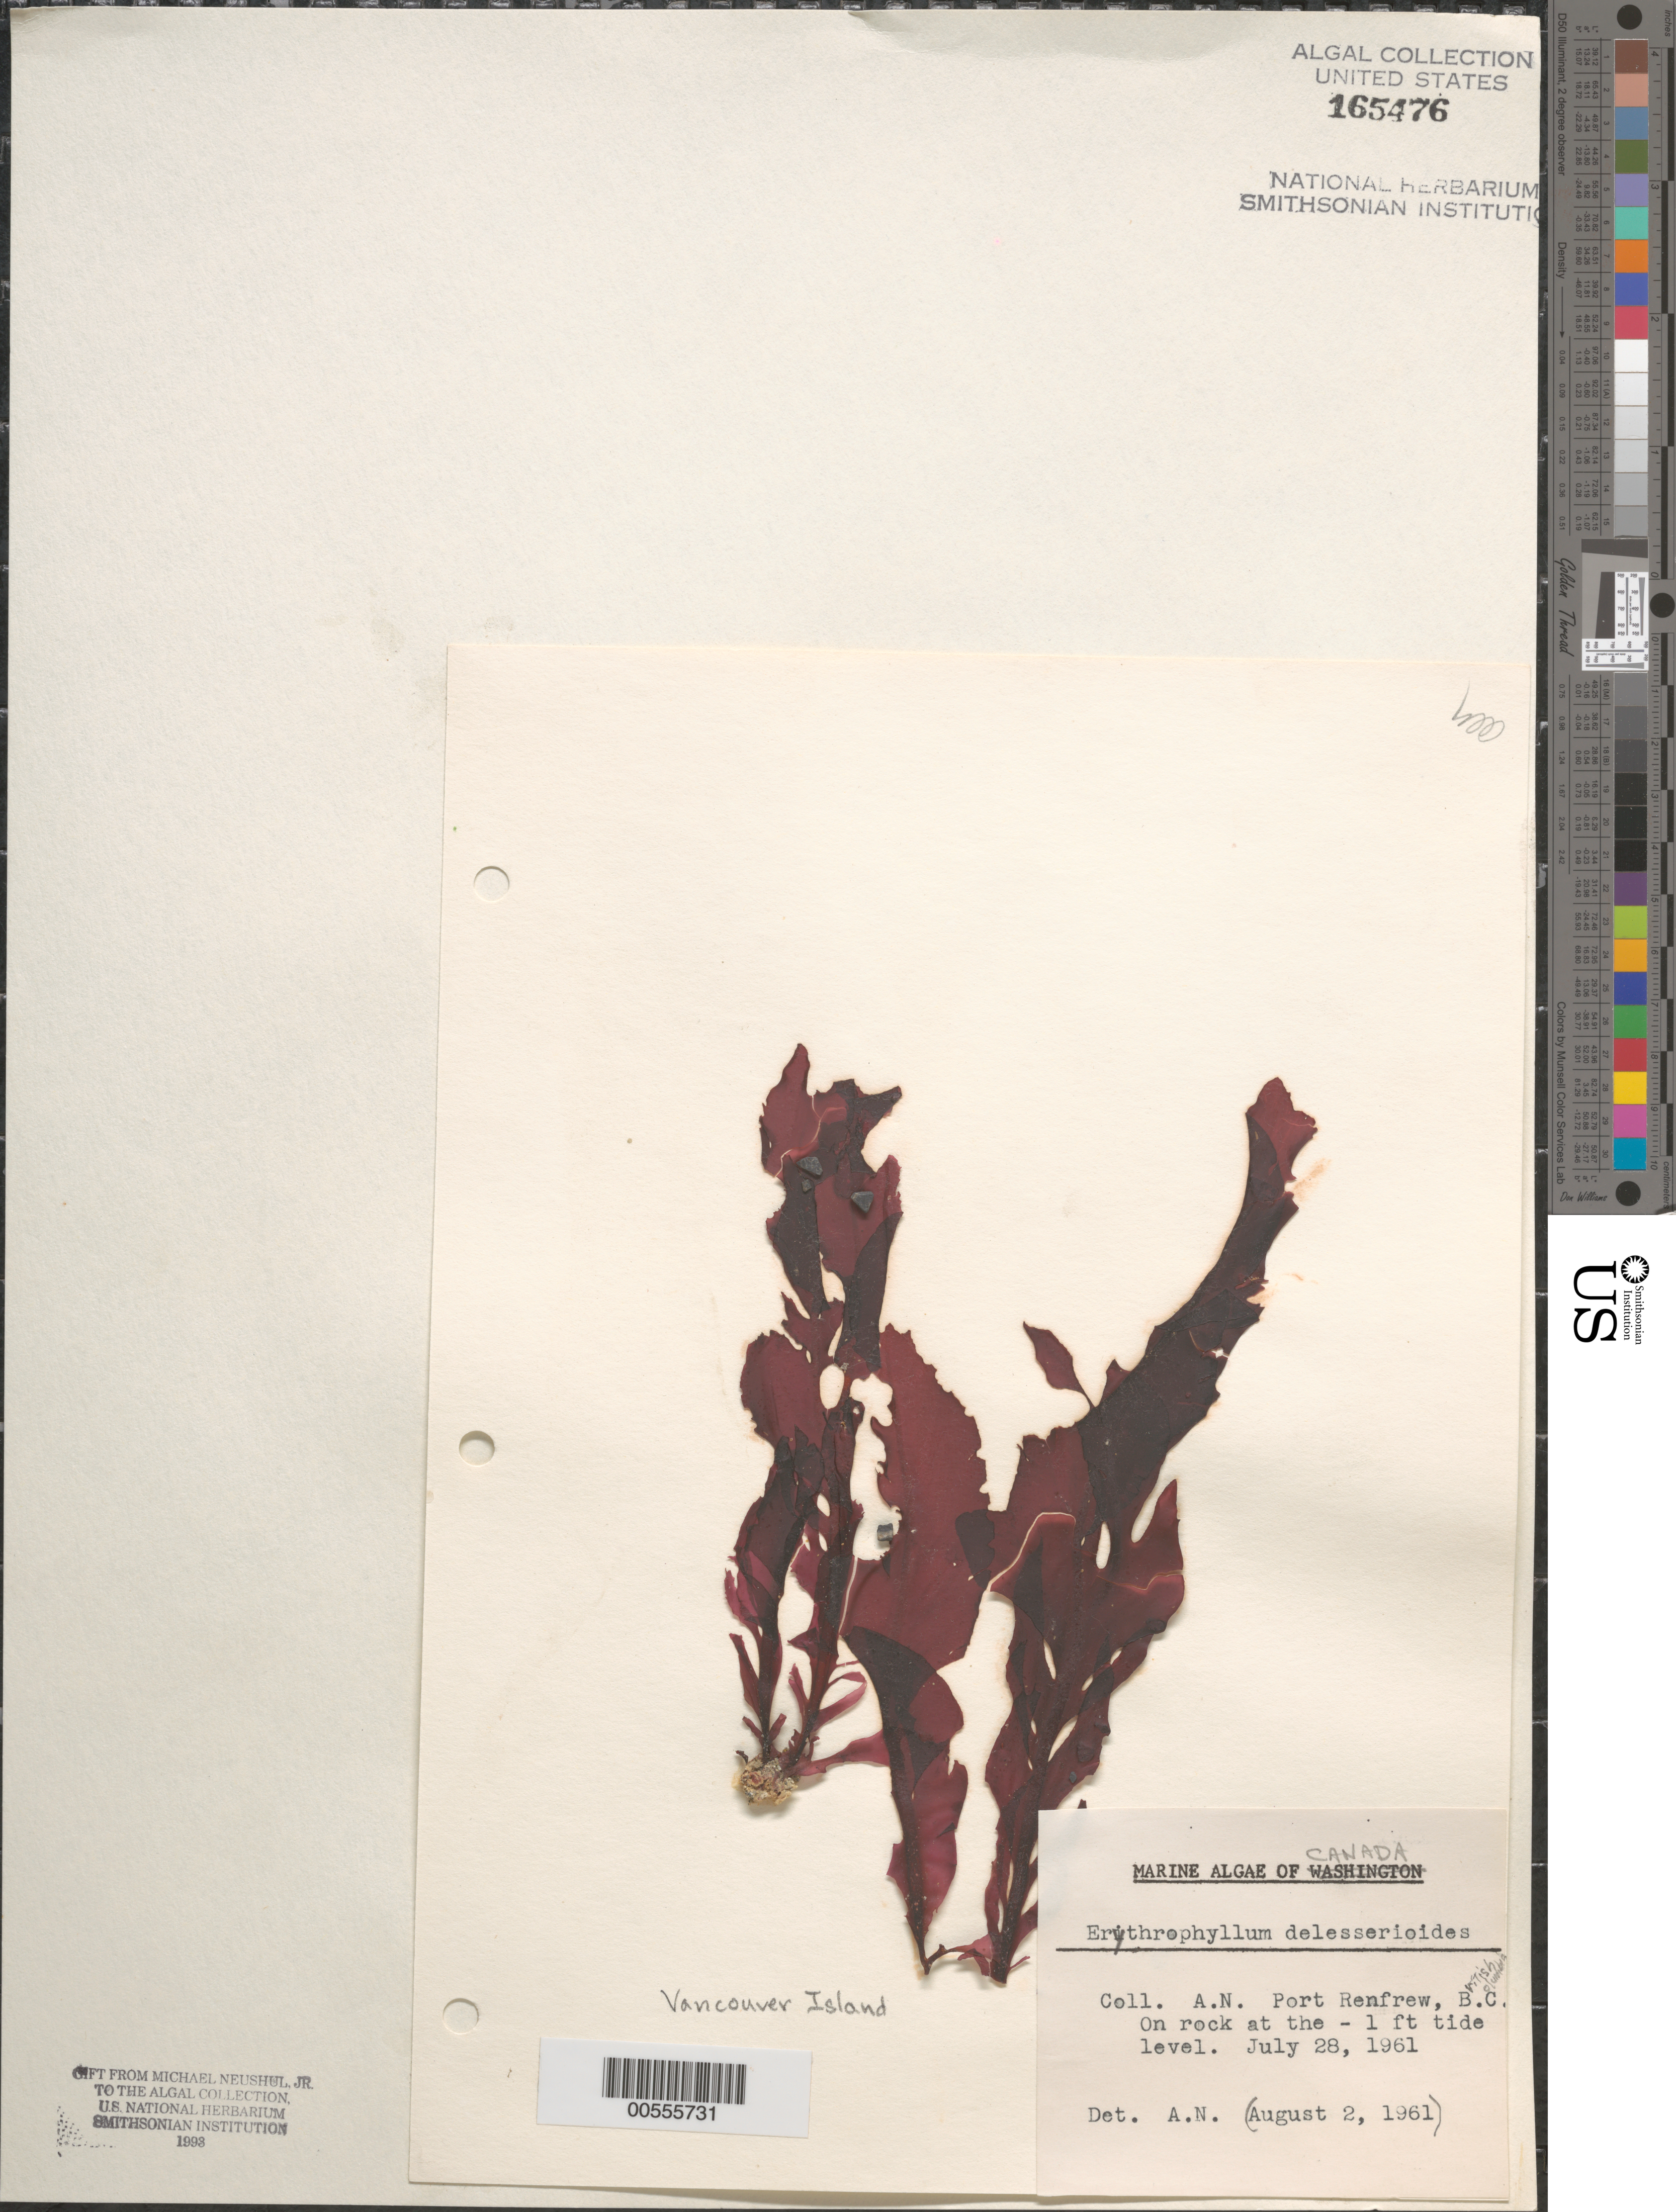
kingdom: Plantae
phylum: Rhodophyta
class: Florideophyceae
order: Gigartinales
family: Kallymeniaceae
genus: Erythrophyllum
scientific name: Erythrophyllum delesserioides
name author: J. Agardh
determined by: N., A.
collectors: A. N.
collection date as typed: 28 Jul 1961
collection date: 1961-07-28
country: Canada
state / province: British Columbia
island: Vancouver Island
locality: Port Renfrew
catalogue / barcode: US 165476